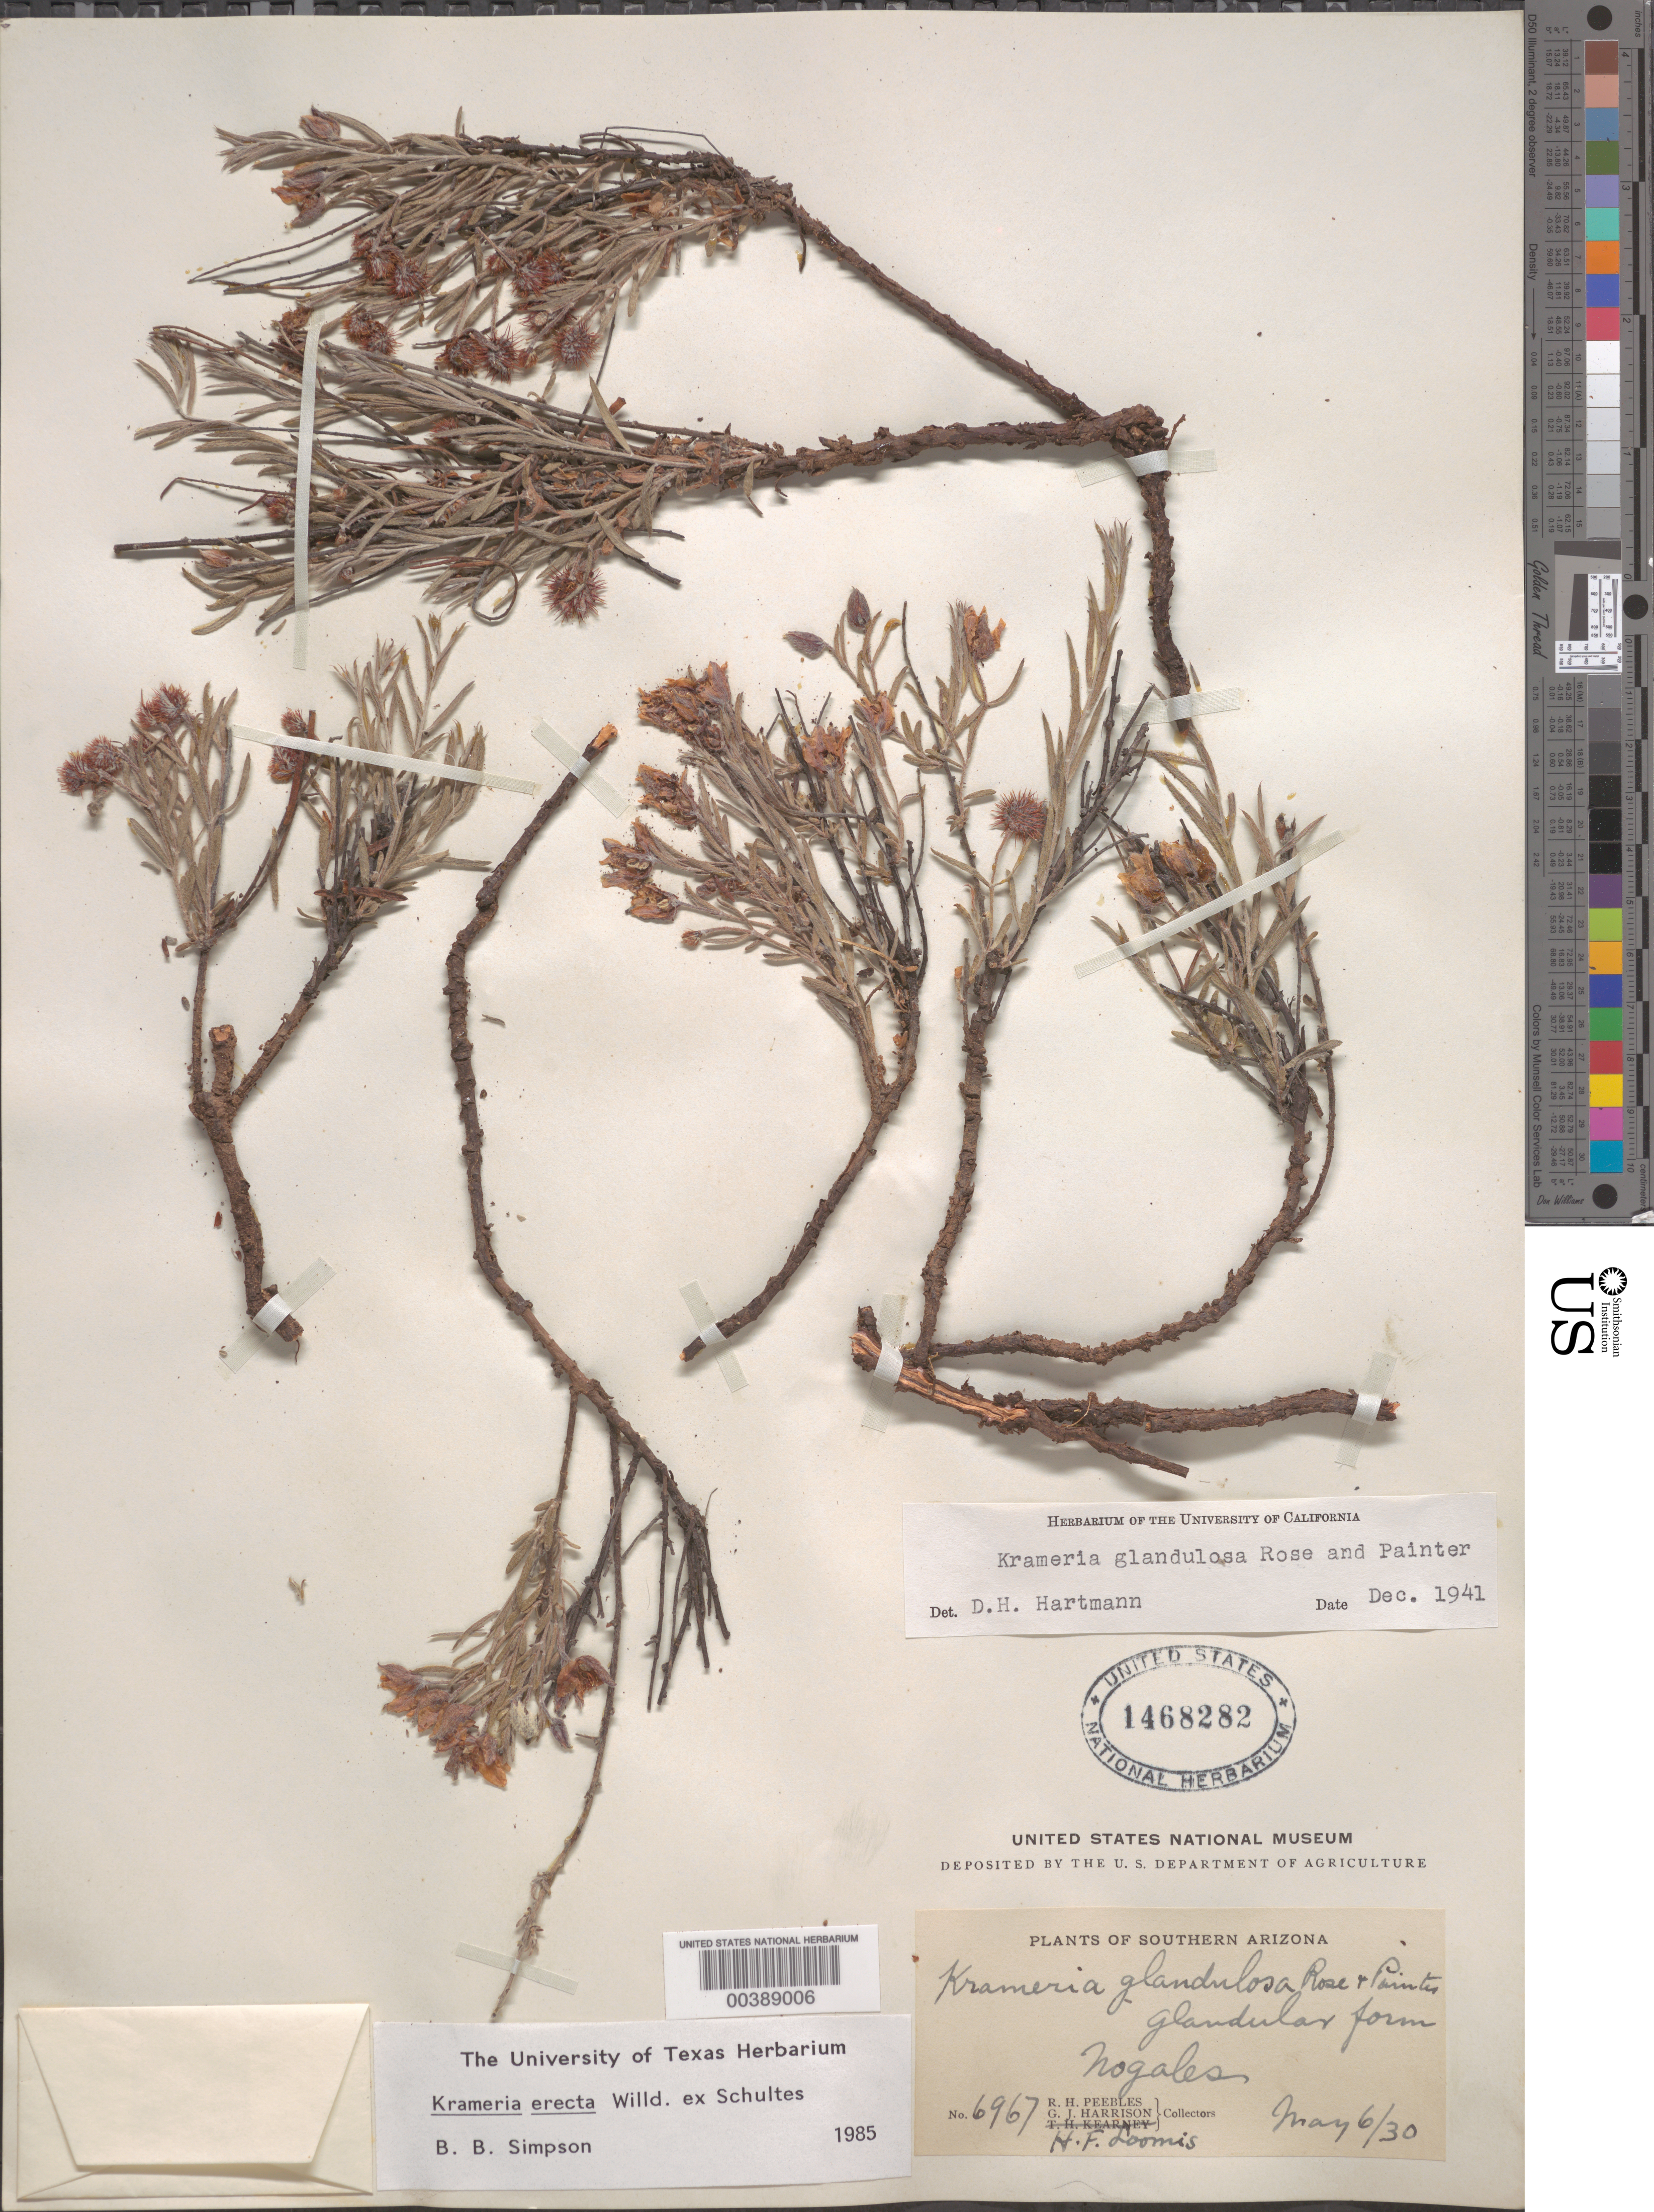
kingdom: Plantae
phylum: Tracheophyta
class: Magnoliopsida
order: Zygophyllales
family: Krameriaceae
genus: Krameria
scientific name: Krameria glandulosa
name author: Rose & J.H. Painter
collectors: R. H. Peebles, G. J. Harrison & H. F. Loomis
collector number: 6967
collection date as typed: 06 May 1930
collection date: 1930-05-06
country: United States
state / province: Arizona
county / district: Santa Cruz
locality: Nogales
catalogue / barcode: US 1468282